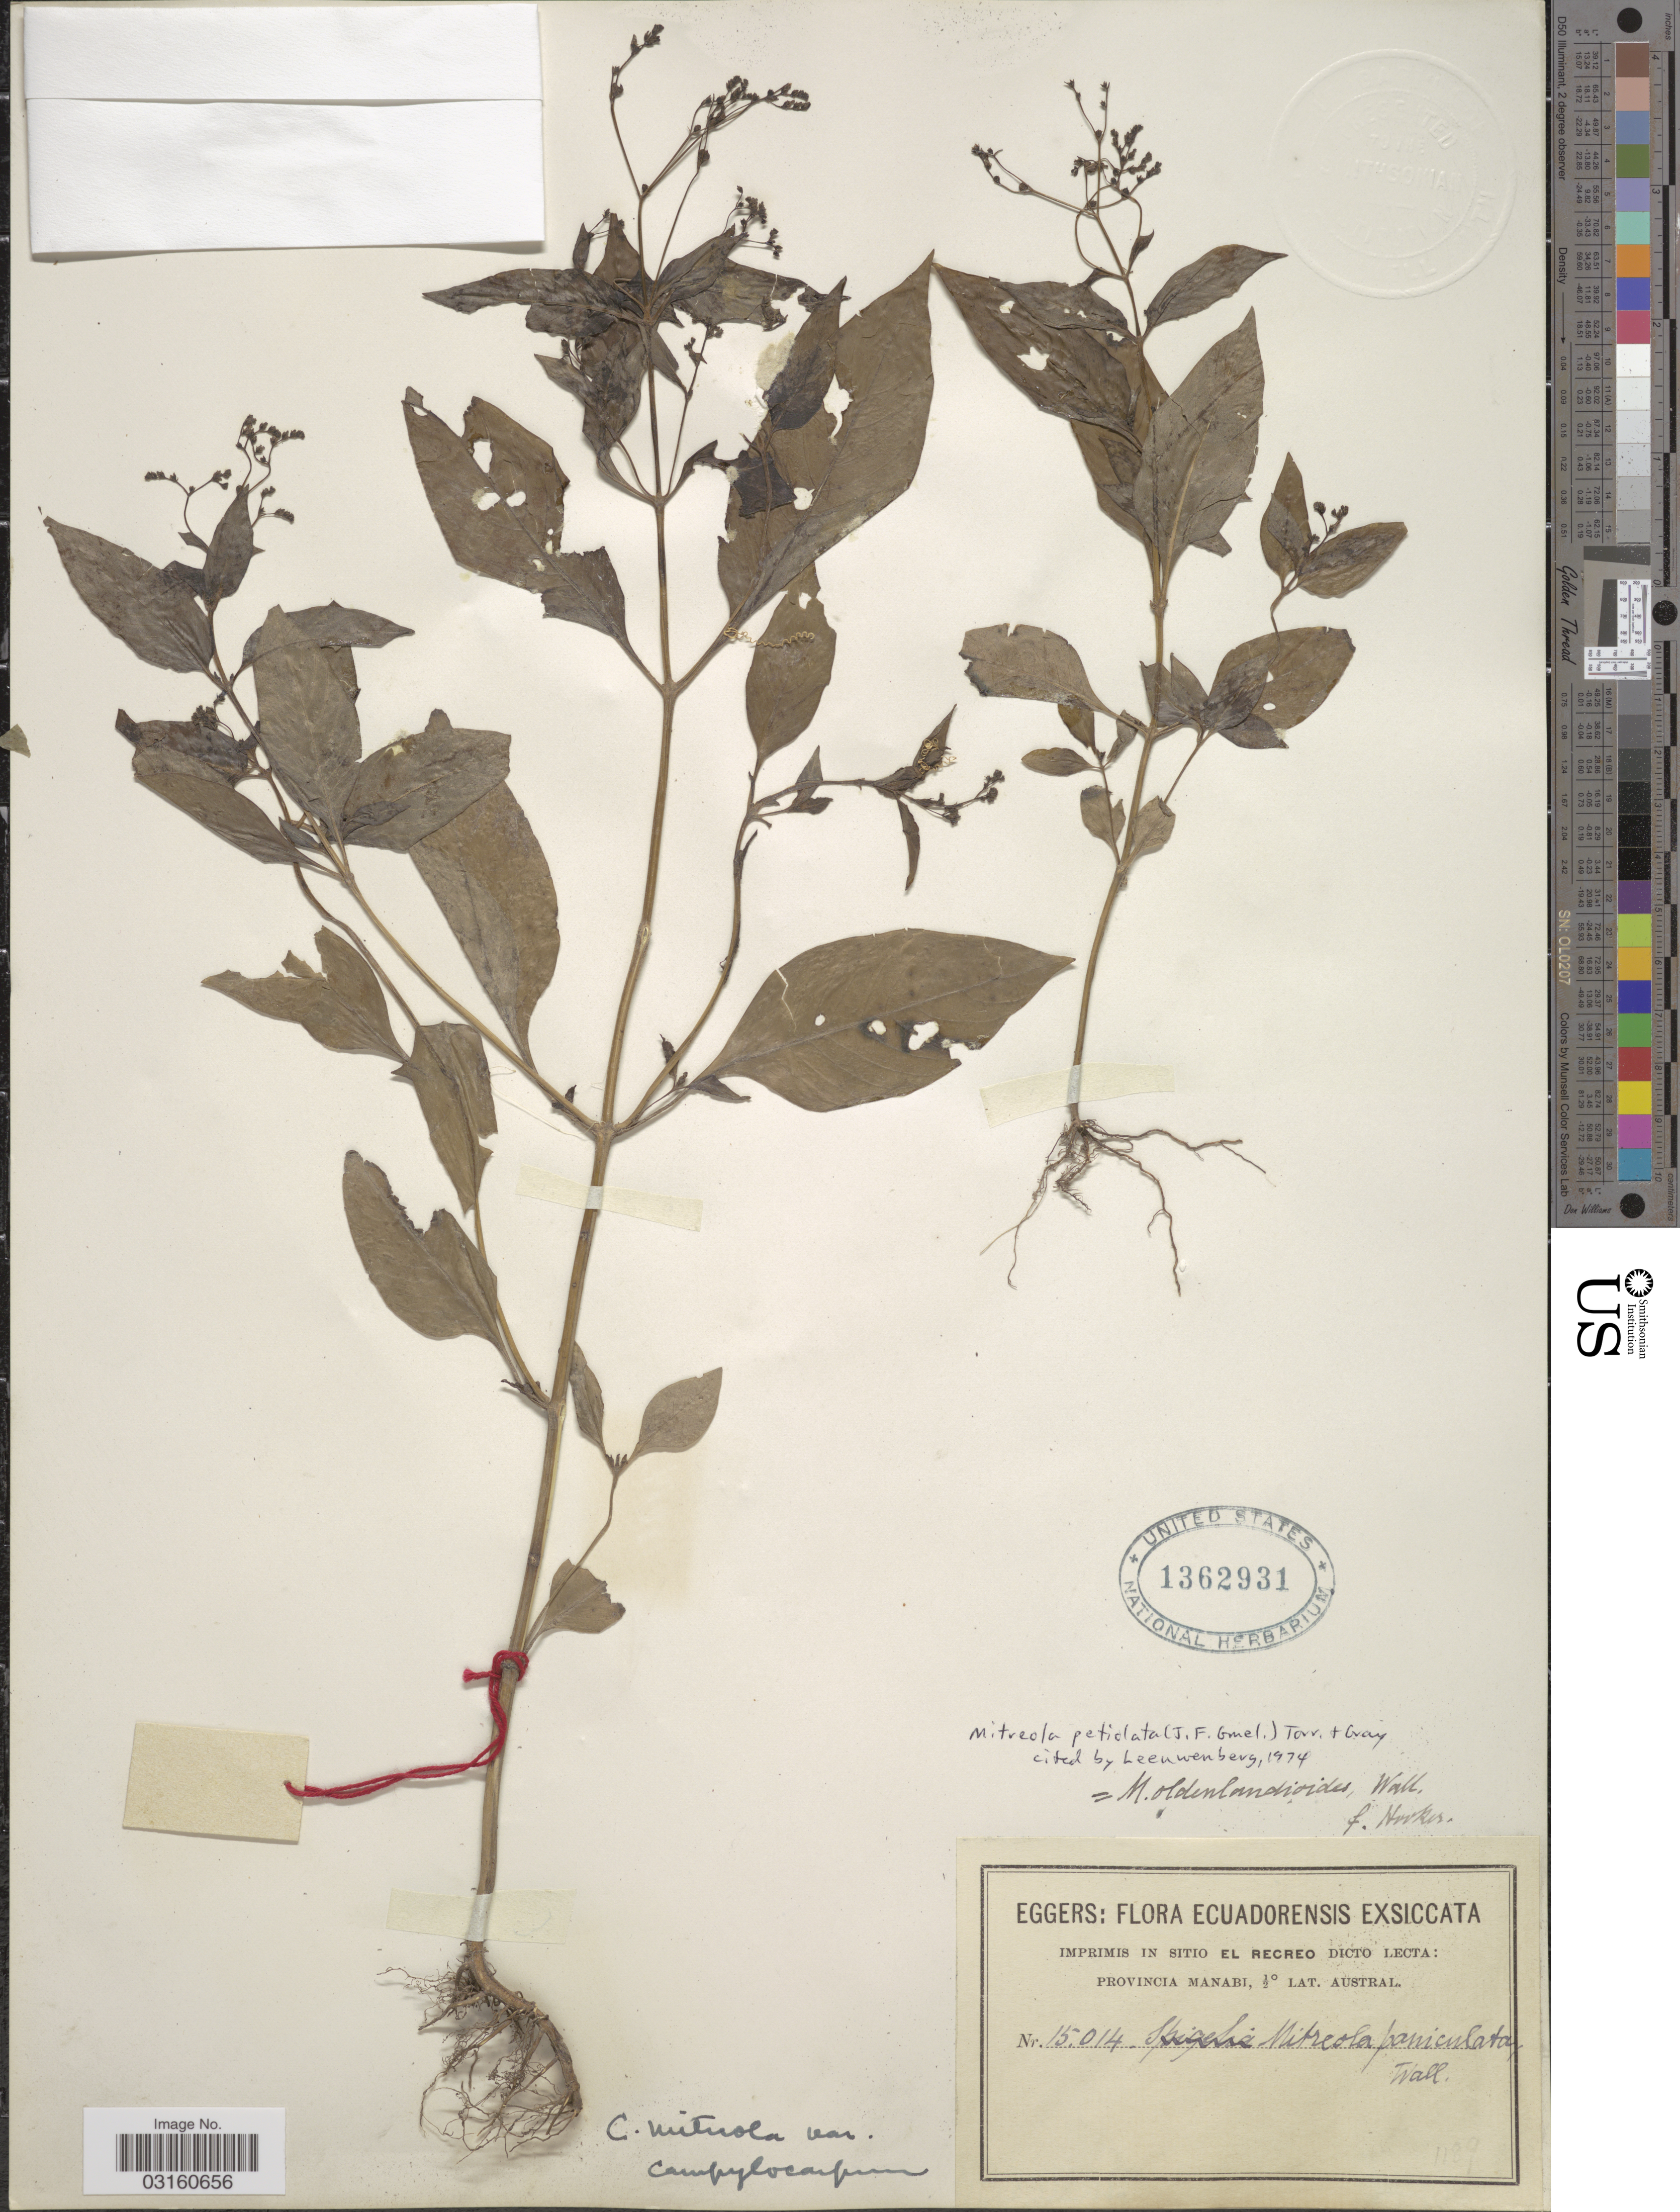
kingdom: Plantae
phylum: Tracheophyta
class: Magnoliopsida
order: Gentianales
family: Loganiaceae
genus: Mitreola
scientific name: Mitreola petiolata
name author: (J.F. Gmel.) Torr. & A. Gray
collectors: -. Eggers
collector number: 15014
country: Ecuador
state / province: Manabí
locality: Provincia Manabi.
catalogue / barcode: US 1362931